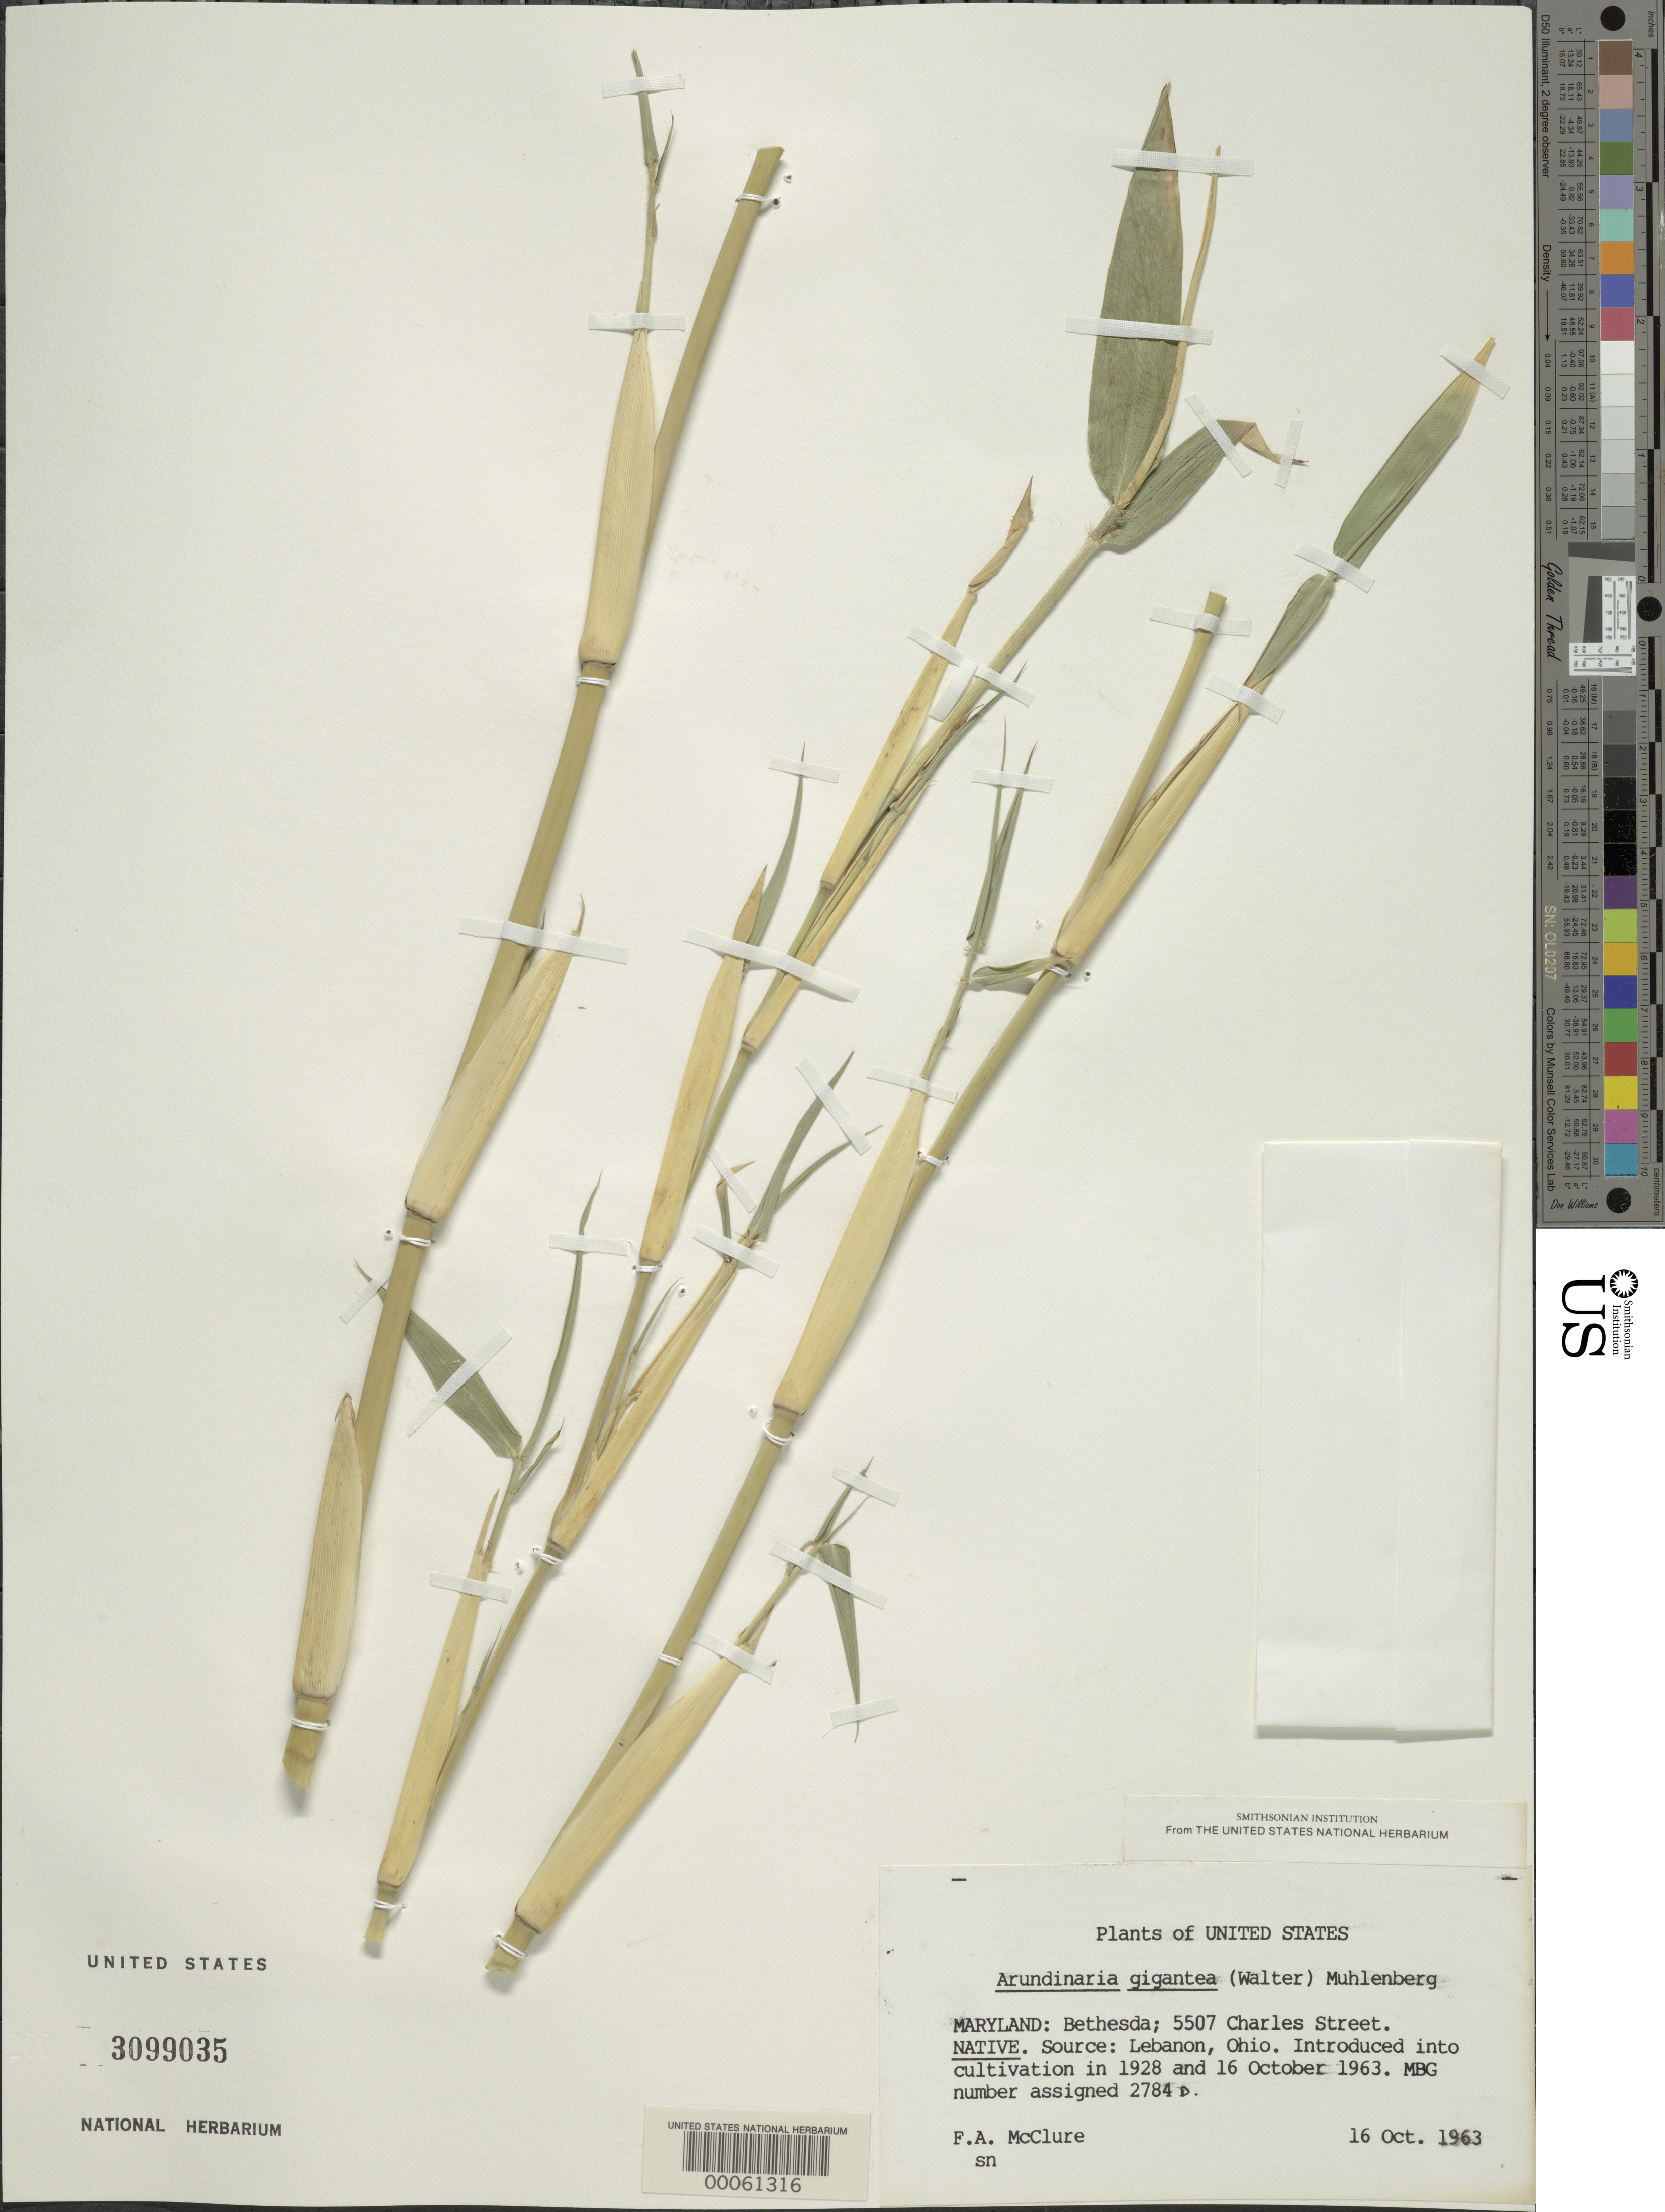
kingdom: Plantae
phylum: Tracheophyta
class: Liliopsida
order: Poales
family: Poaceae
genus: Arundinaria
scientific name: Arundinaria gigantea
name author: (Walter) Muhl.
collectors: F. A. McClure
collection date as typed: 16 Oct 1963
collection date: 1963-10-16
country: United States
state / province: Maryland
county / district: Montgomery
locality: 5507 Charles Street, Bethesda (McClure's garden)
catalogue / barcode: US 3099035